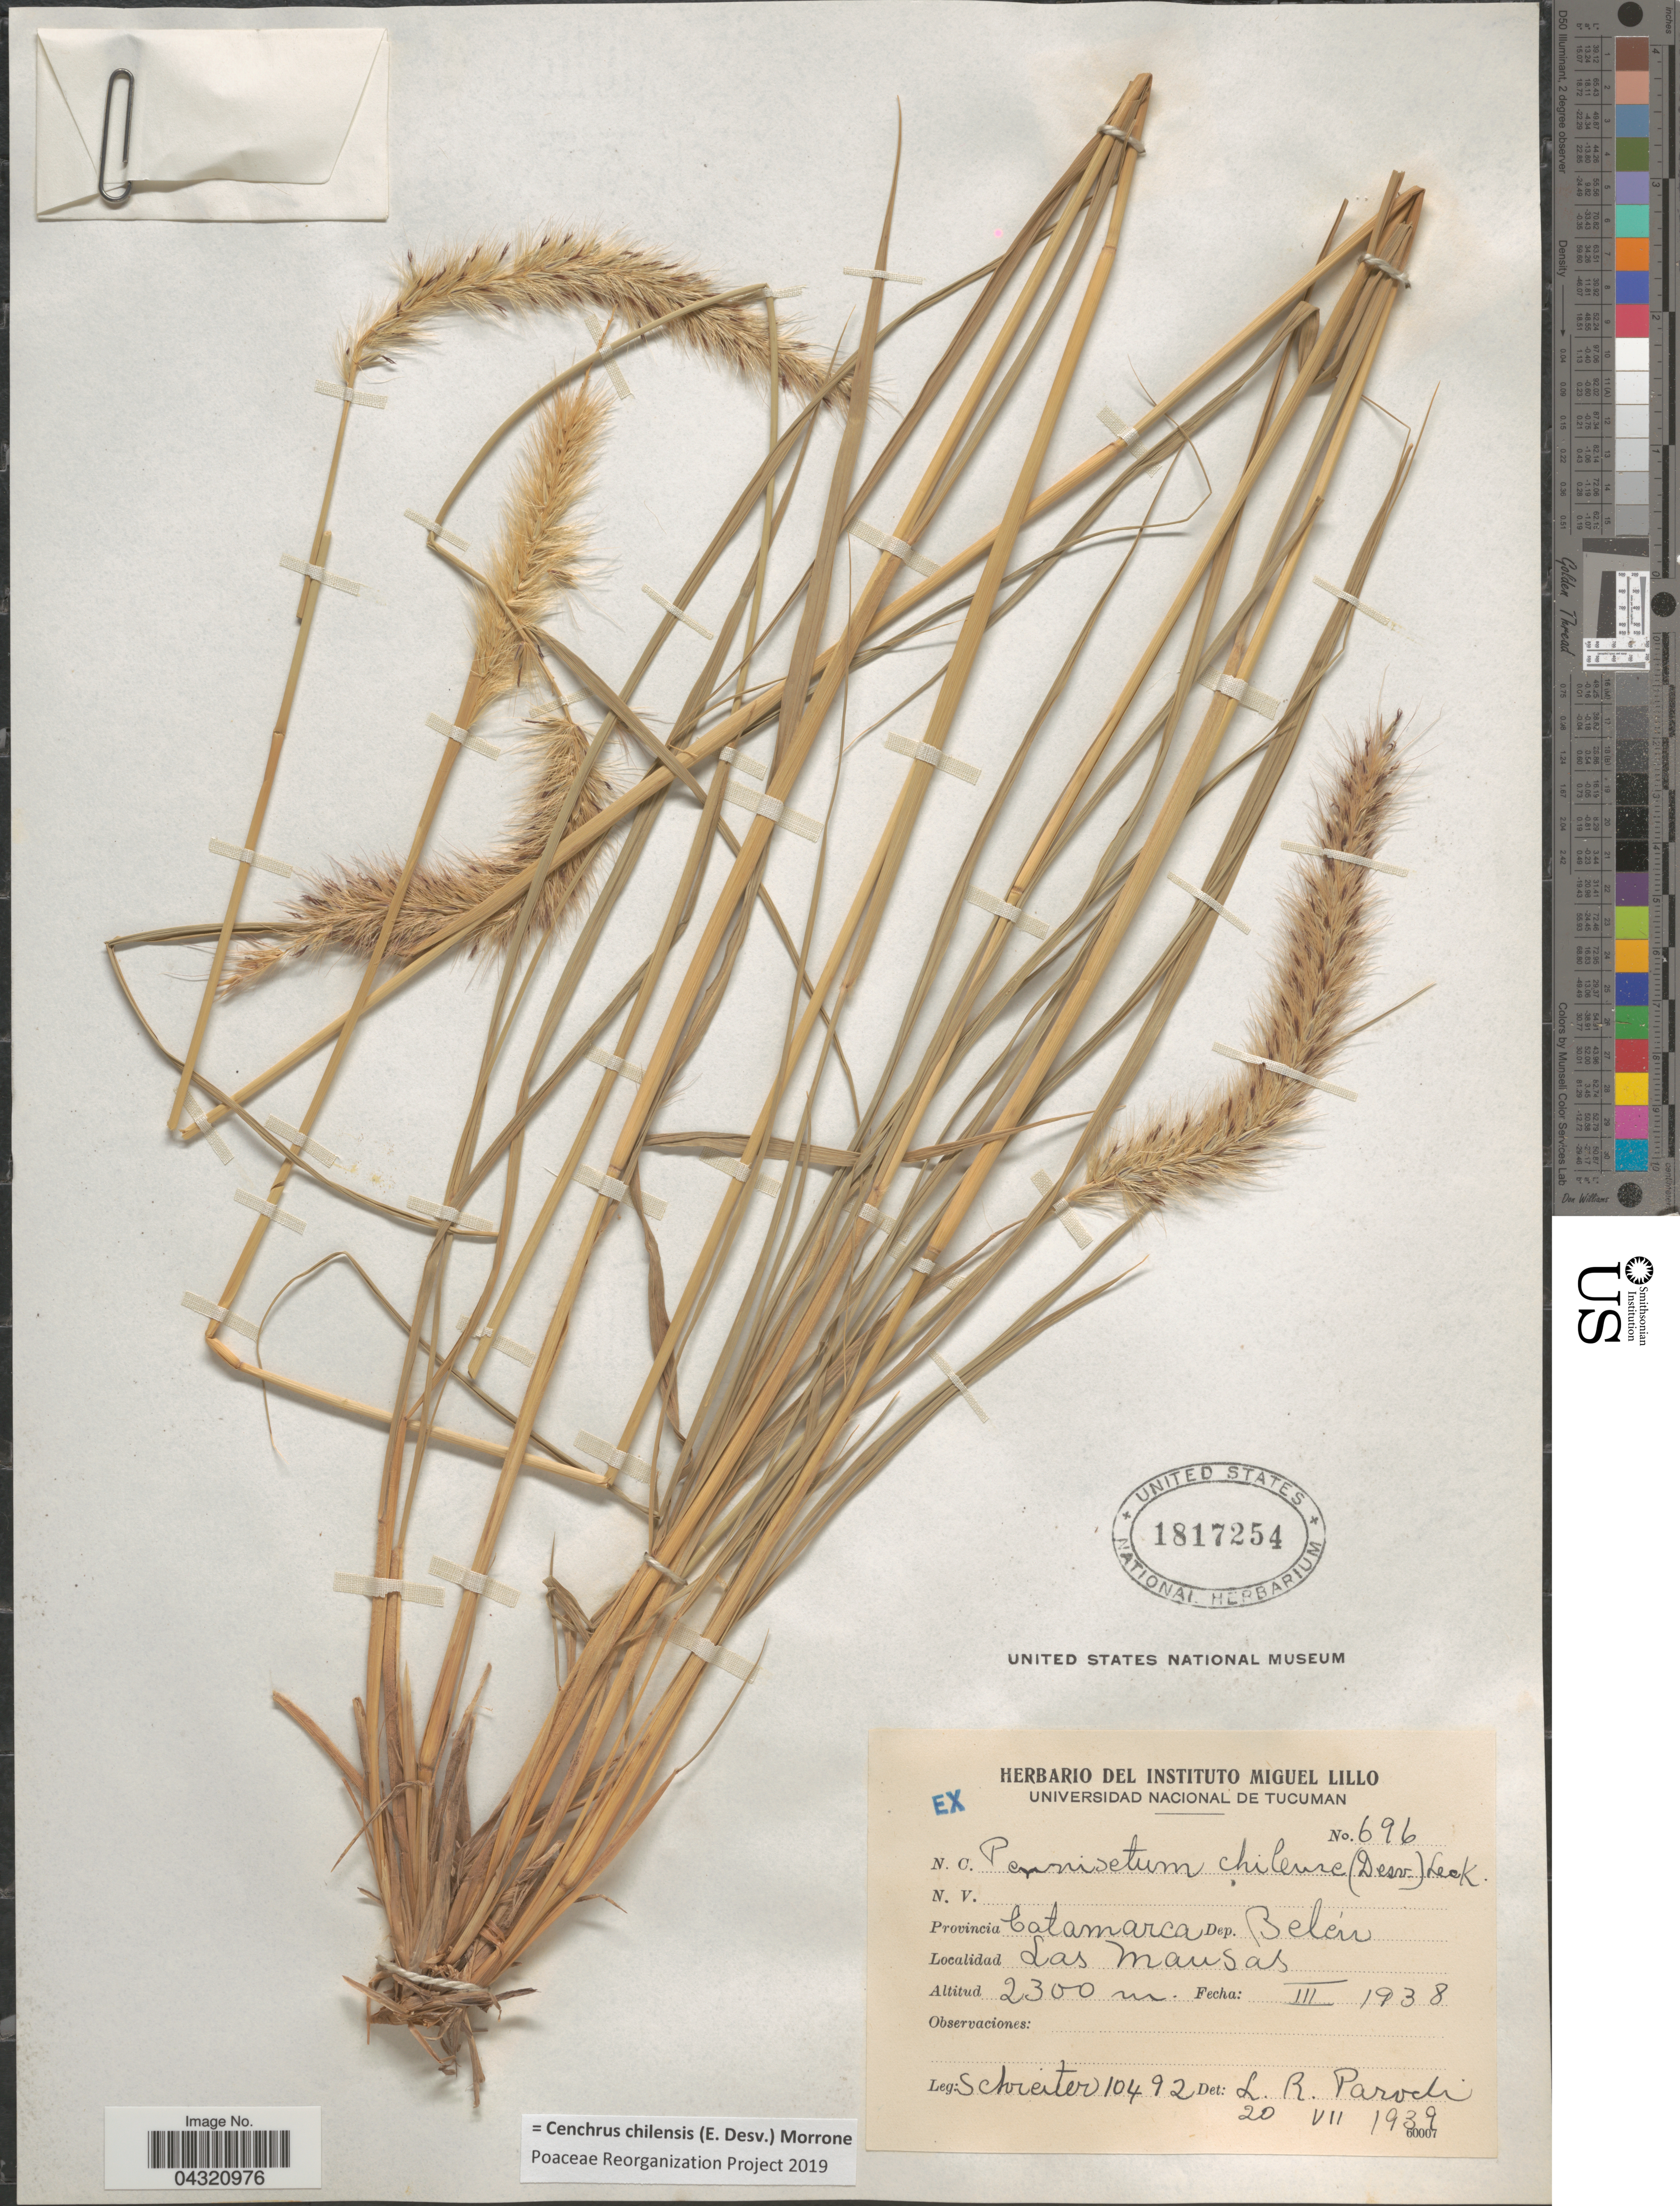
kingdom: Plantae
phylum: Tracheophyta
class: Liliopsida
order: Poales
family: Poaceae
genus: Cenchrus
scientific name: Cenchrus chilensis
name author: (É. Desv.) Morrone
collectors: -. Schreiter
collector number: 10492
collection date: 1938-03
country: Argentina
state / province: Catamarca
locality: Dep. Belén. Las Mansas.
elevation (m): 2300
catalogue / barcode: US 1817254